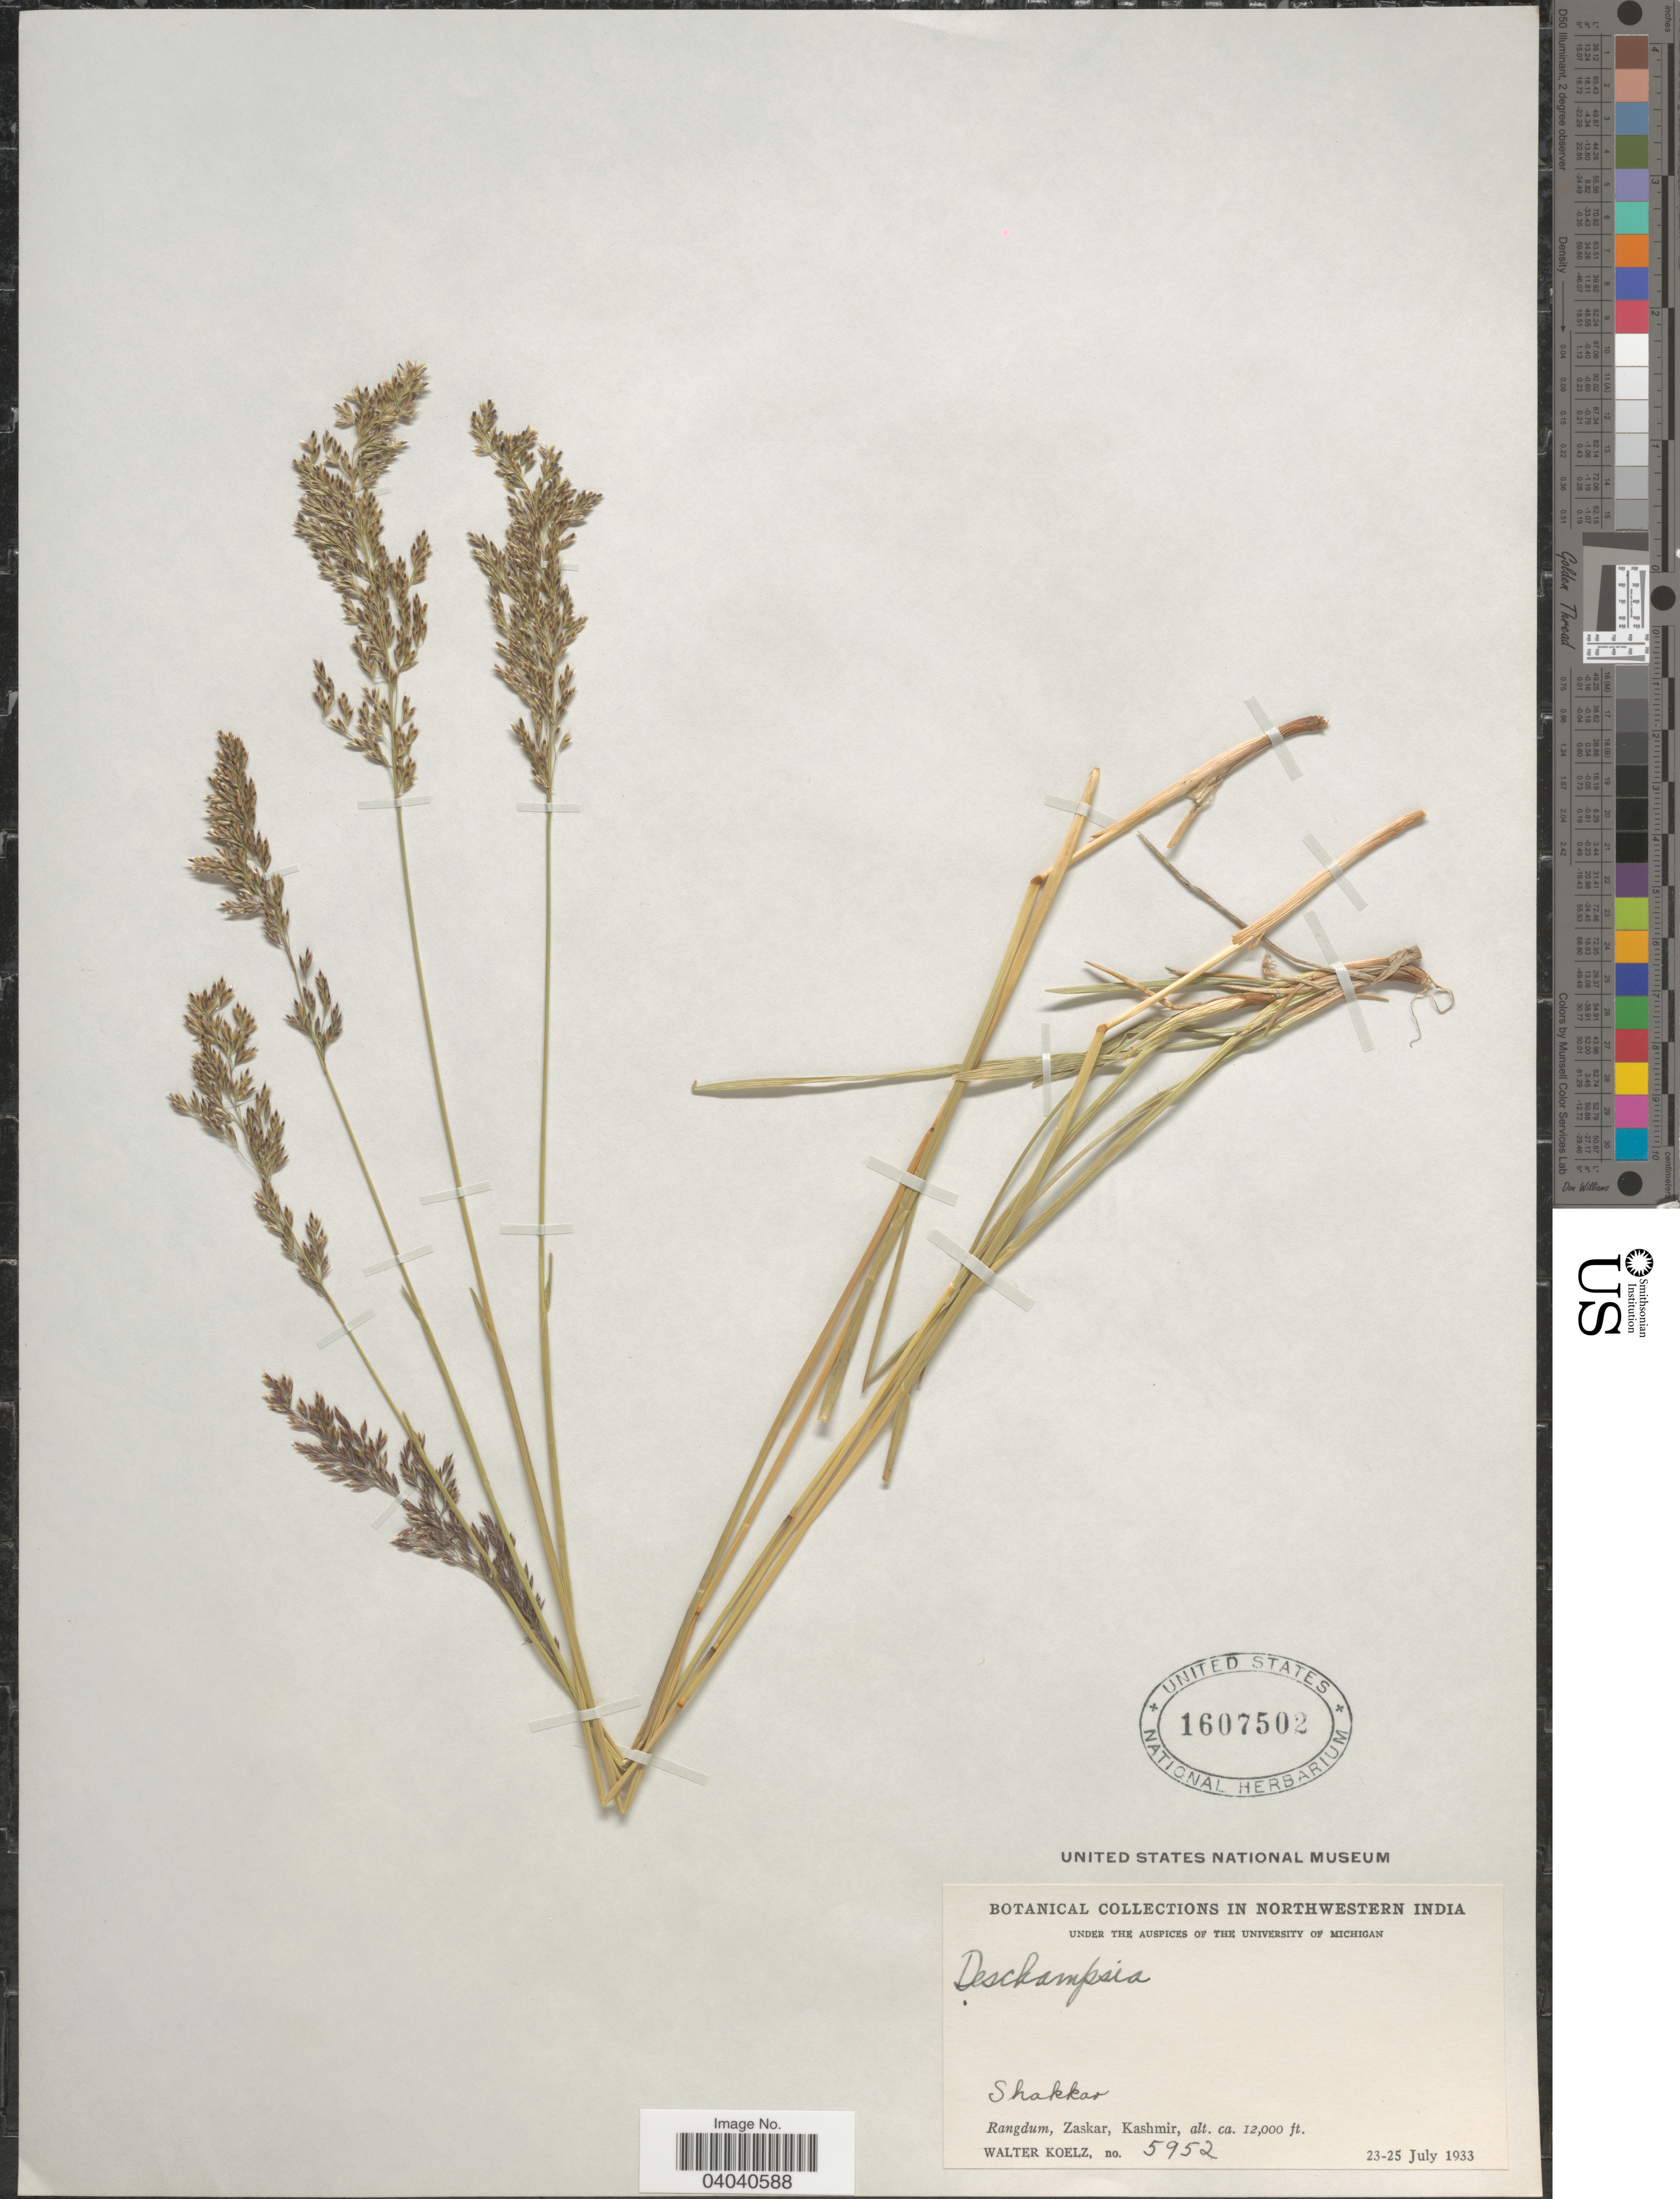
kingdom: Plantae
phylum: Tracheophyta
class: Liliopsida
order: Poales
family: Poaceae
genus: Deschampsia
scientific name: Deschampsia cespitosa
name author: (L.) P. Beauv.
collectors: W. N. Koelz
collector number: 5952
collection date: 1933-07-23/1933-07-25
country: India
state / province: Jammu and Kashmir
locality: In Northwestern India. Shakkar. Rangdum, Zaskar, Kashmir.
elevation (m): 3658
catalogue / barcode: US 1607502